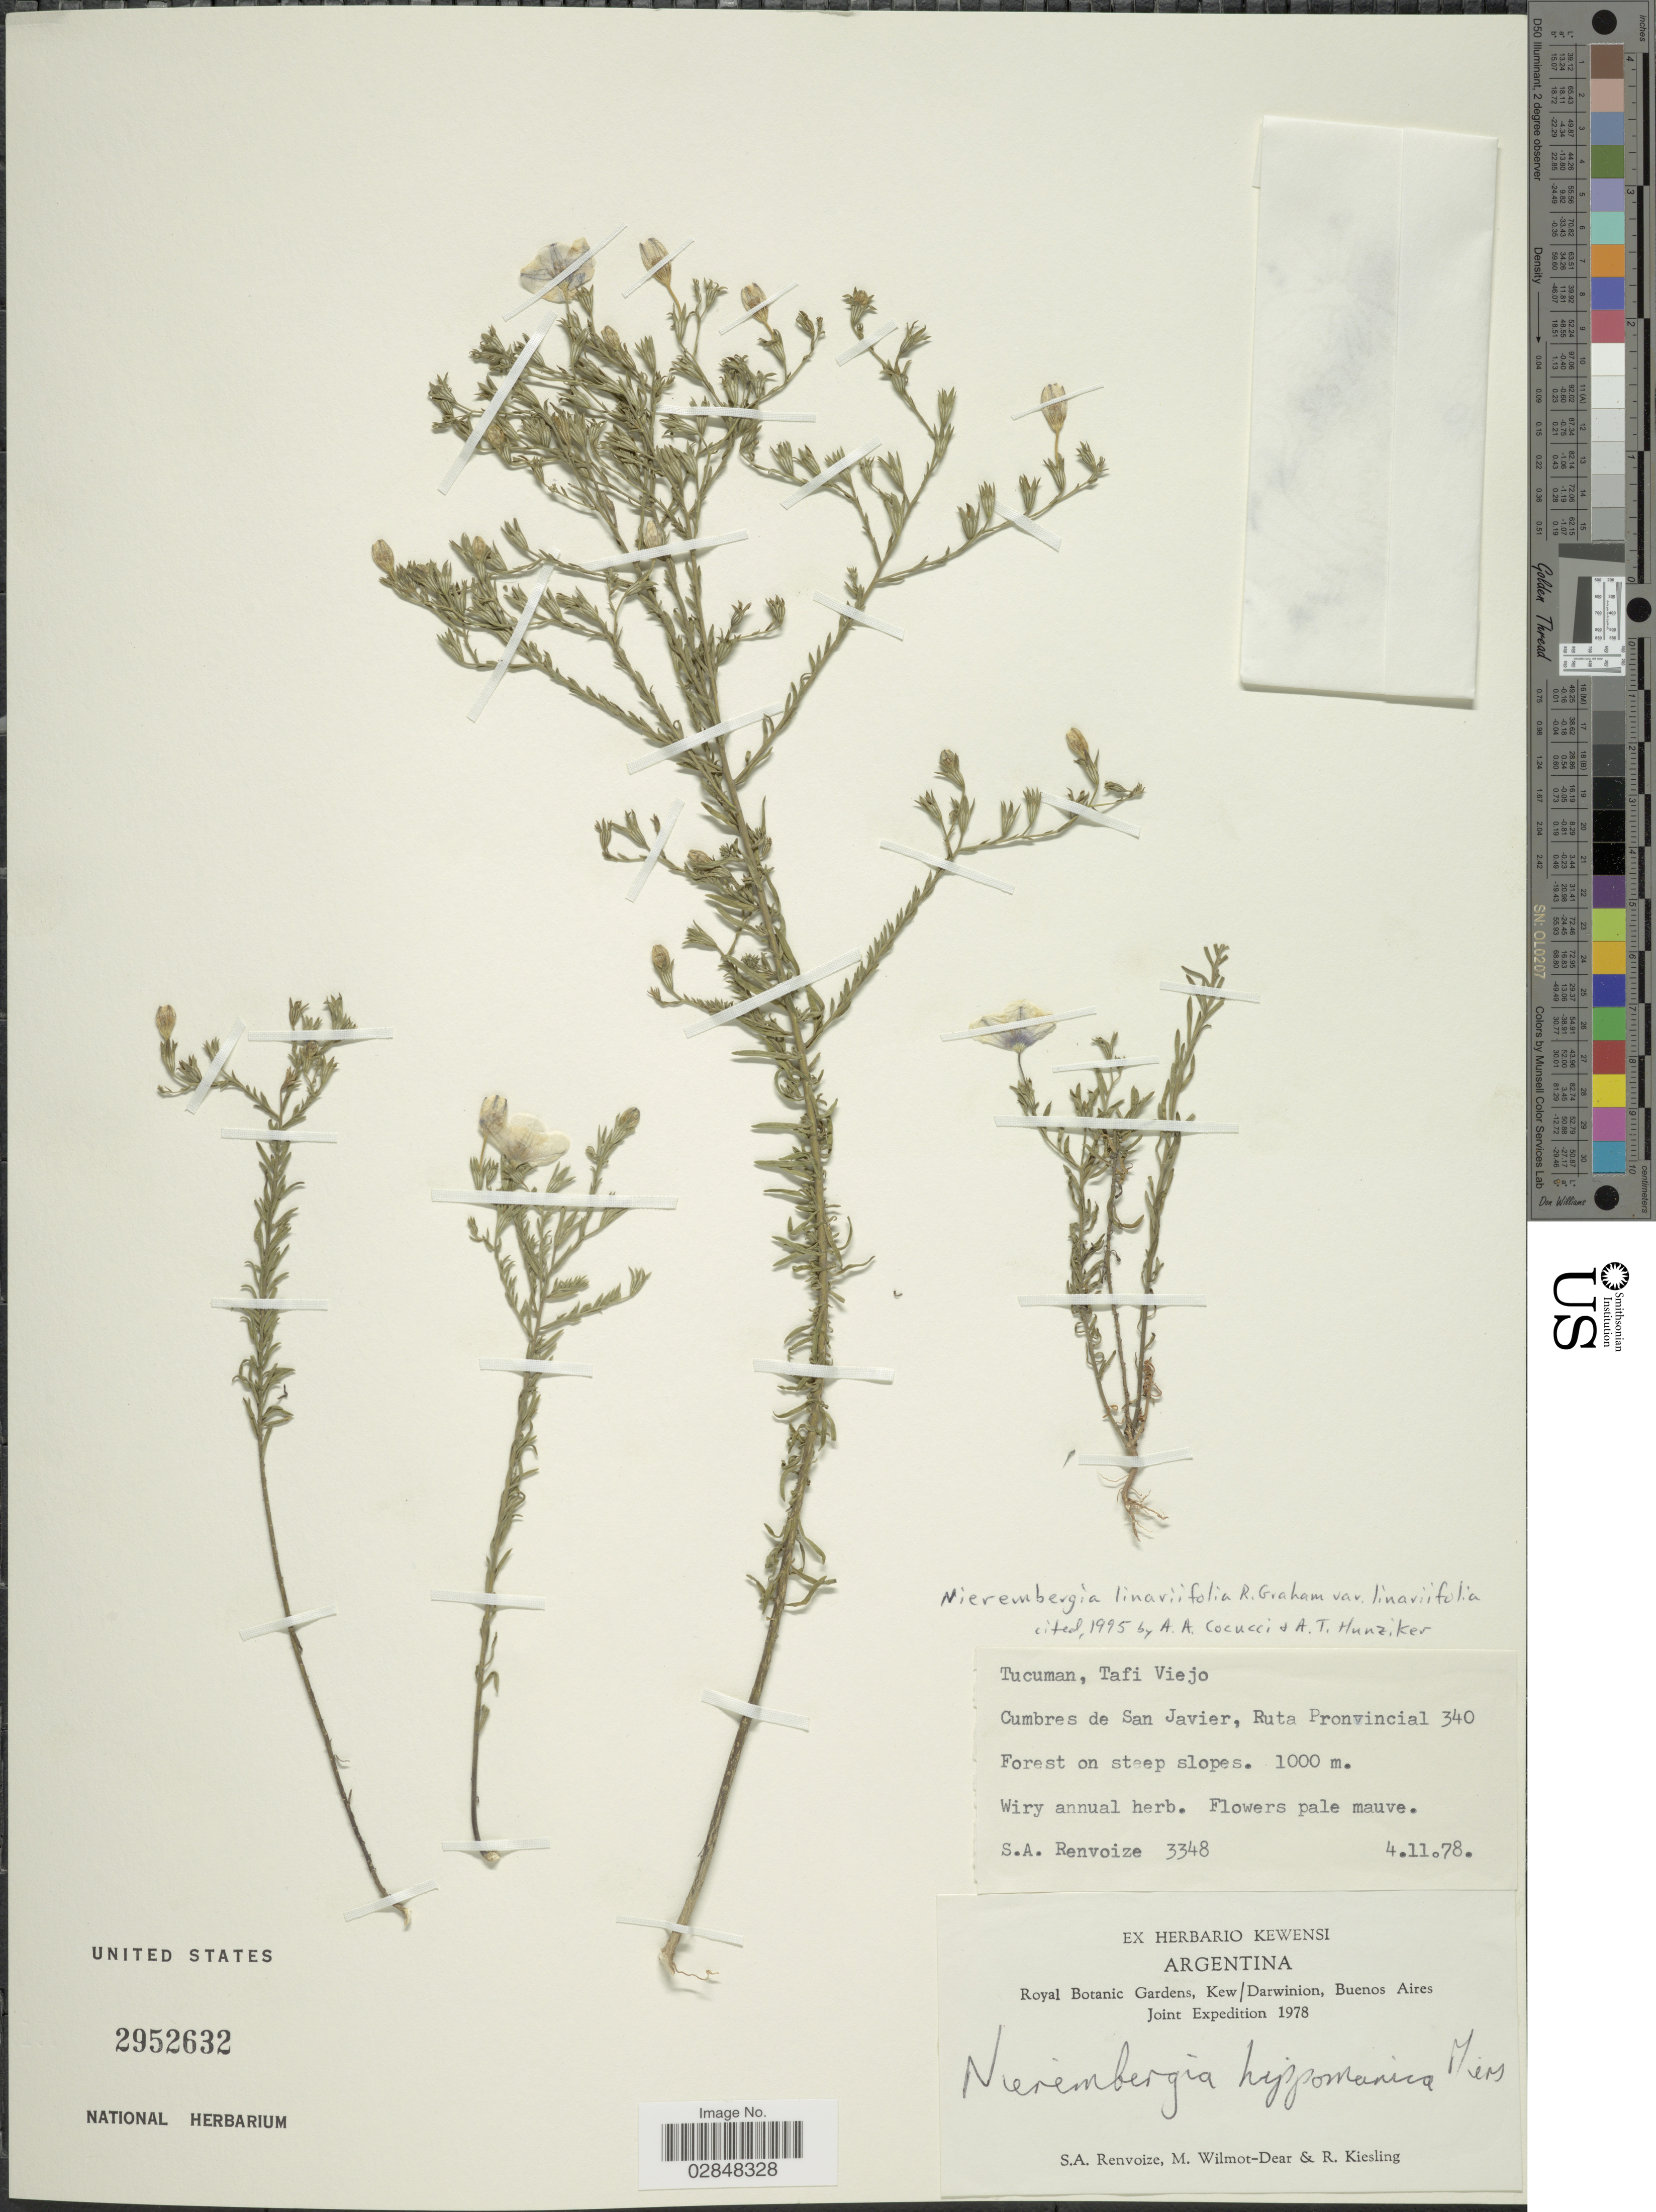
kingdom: Plantae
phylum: Tracheophyta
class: Magnoliopsida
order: Solanales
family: Solanaceae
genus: Nierembergia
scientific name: Nierembergia linariifolia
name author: Graham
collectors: S. A. Renvoize, M. Wilmot-Dear & R. Kiesling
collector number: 3348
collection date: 1978-11-04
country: Argentina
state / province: Tucuman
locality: Tafi viejo. Cumbres de San Javier, Ruta Provincial 340.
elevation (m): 1000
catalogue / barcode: US 2952632